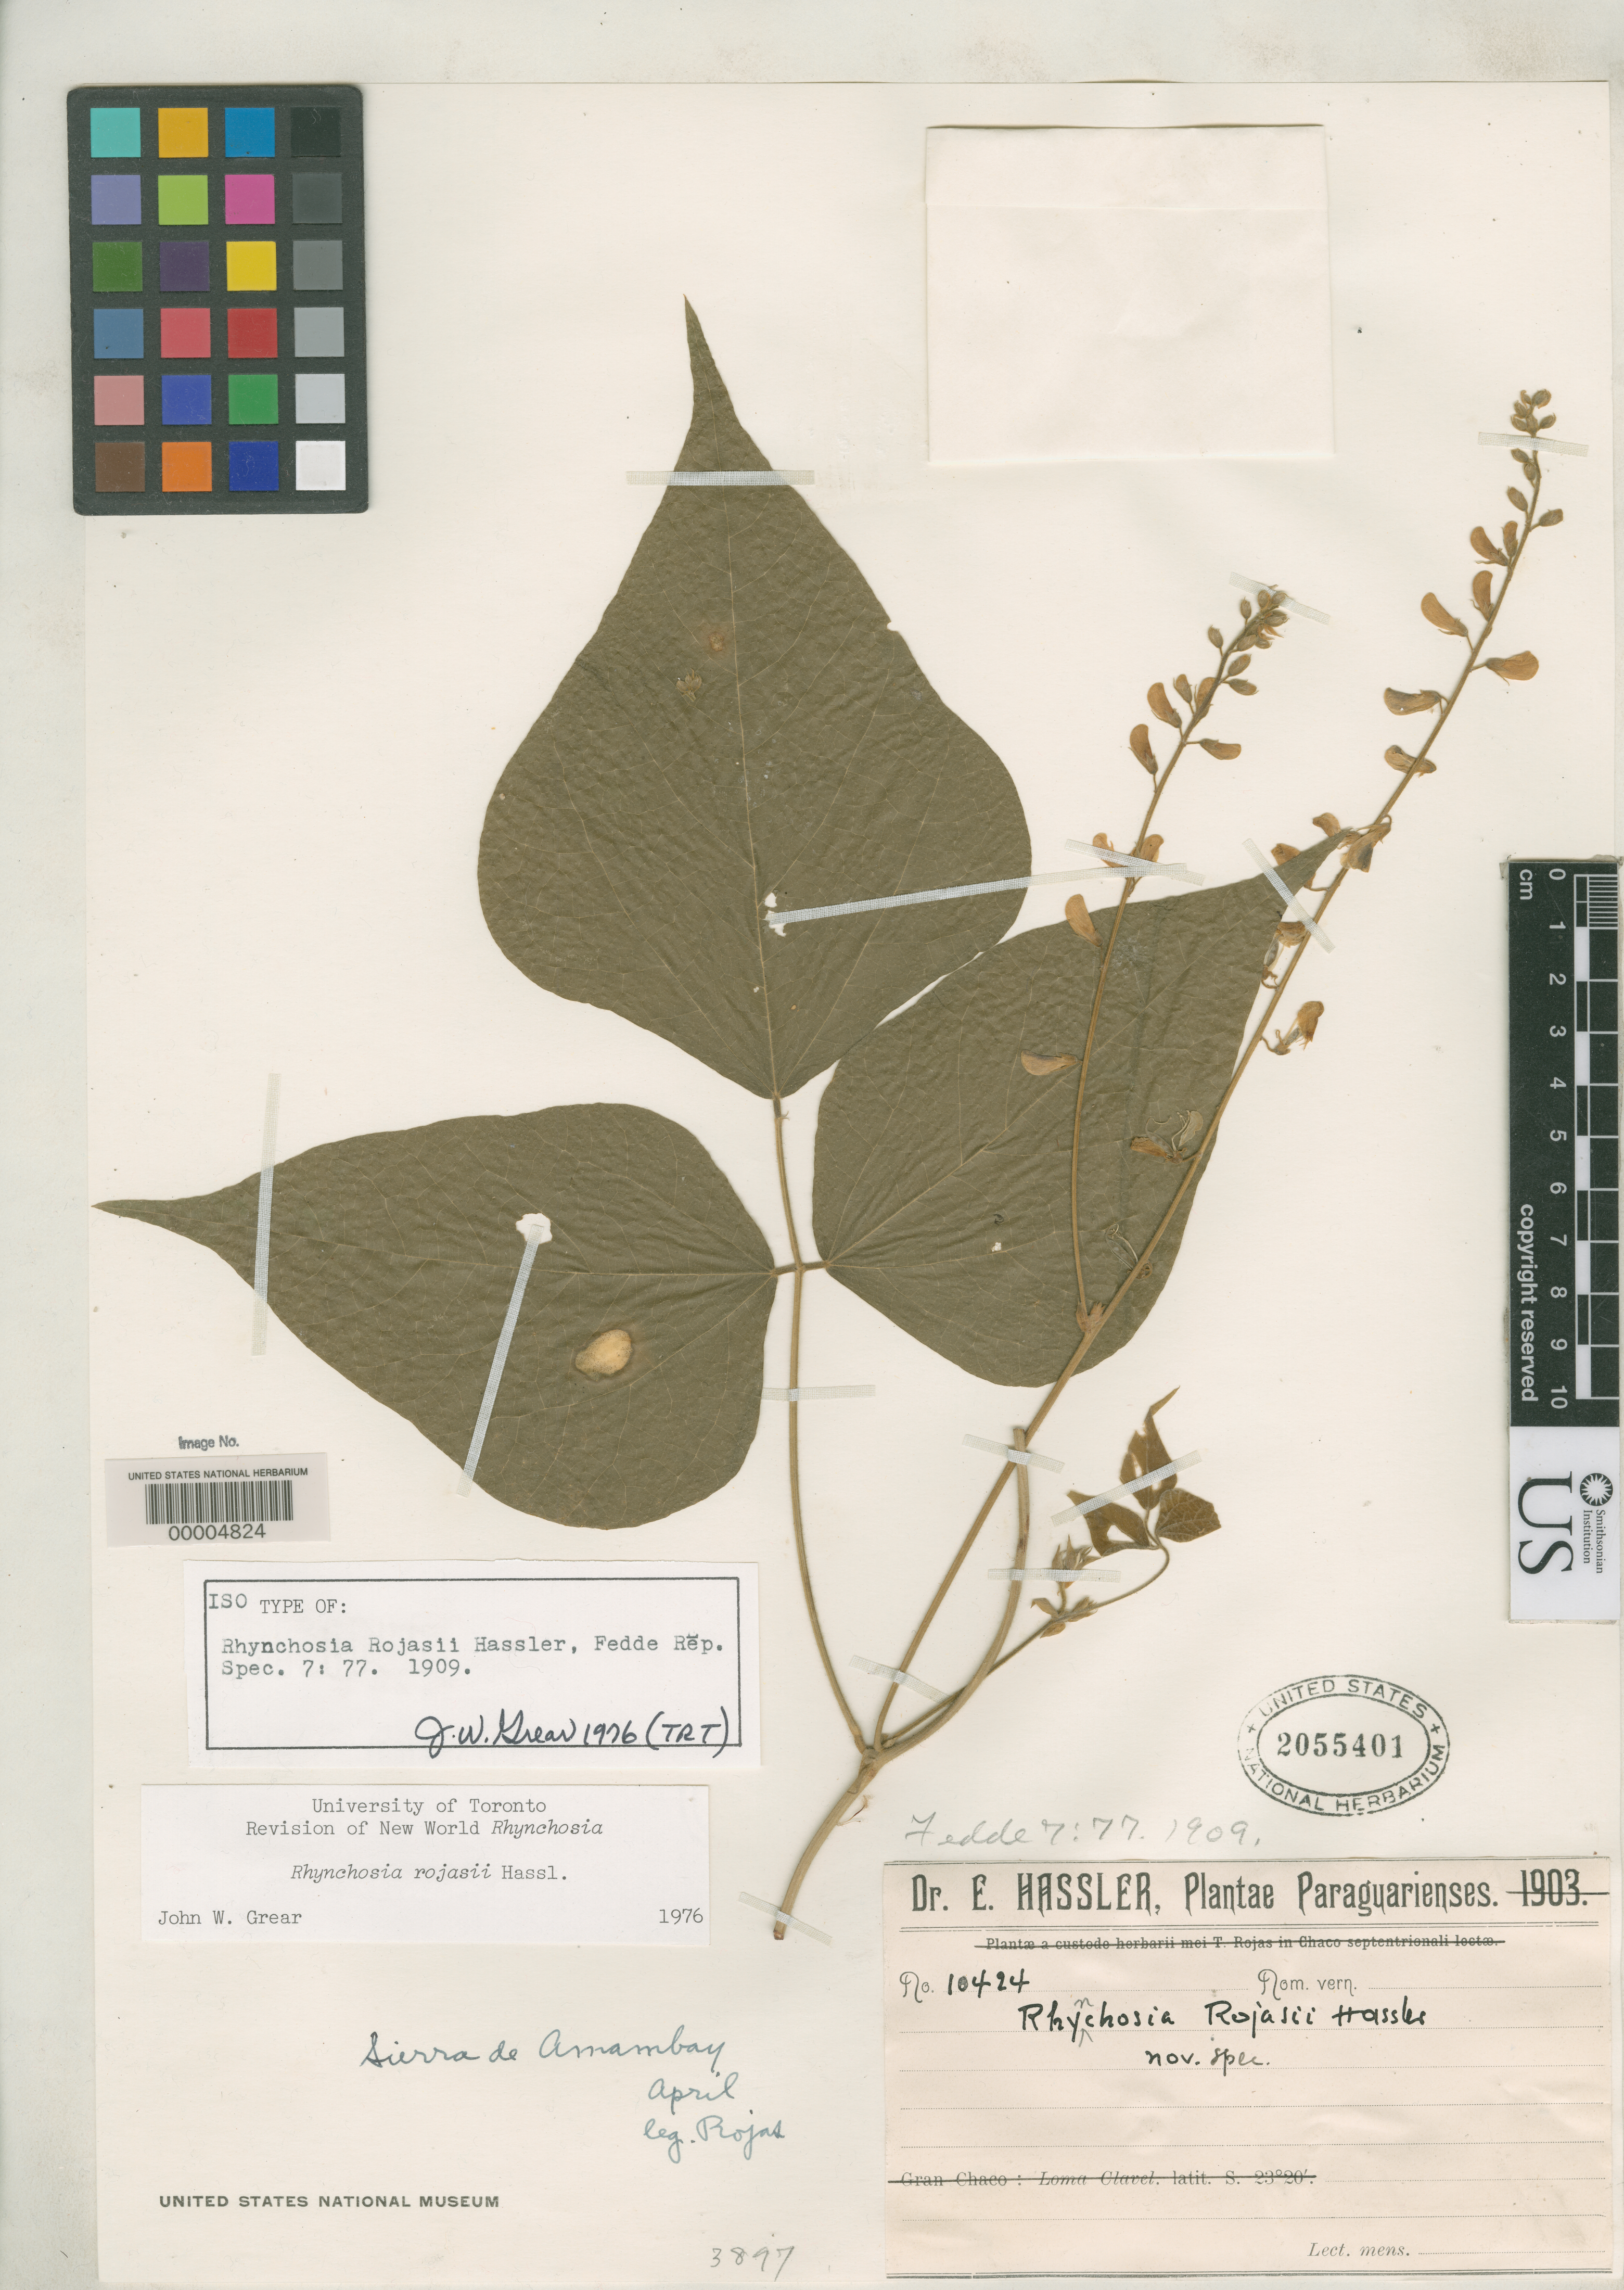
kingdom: Plantae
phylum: Tracheophyta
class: Magnoliopsida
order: Fabales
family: Fabaceae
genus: Rhynchosia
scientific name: Rhynchosia rojasii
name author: Hassl.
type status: Isotype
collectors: T. Rojas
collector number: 10424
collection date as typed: Apr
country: Paraguay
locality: Sierra de Amam Bay.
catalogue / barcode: US 2055401